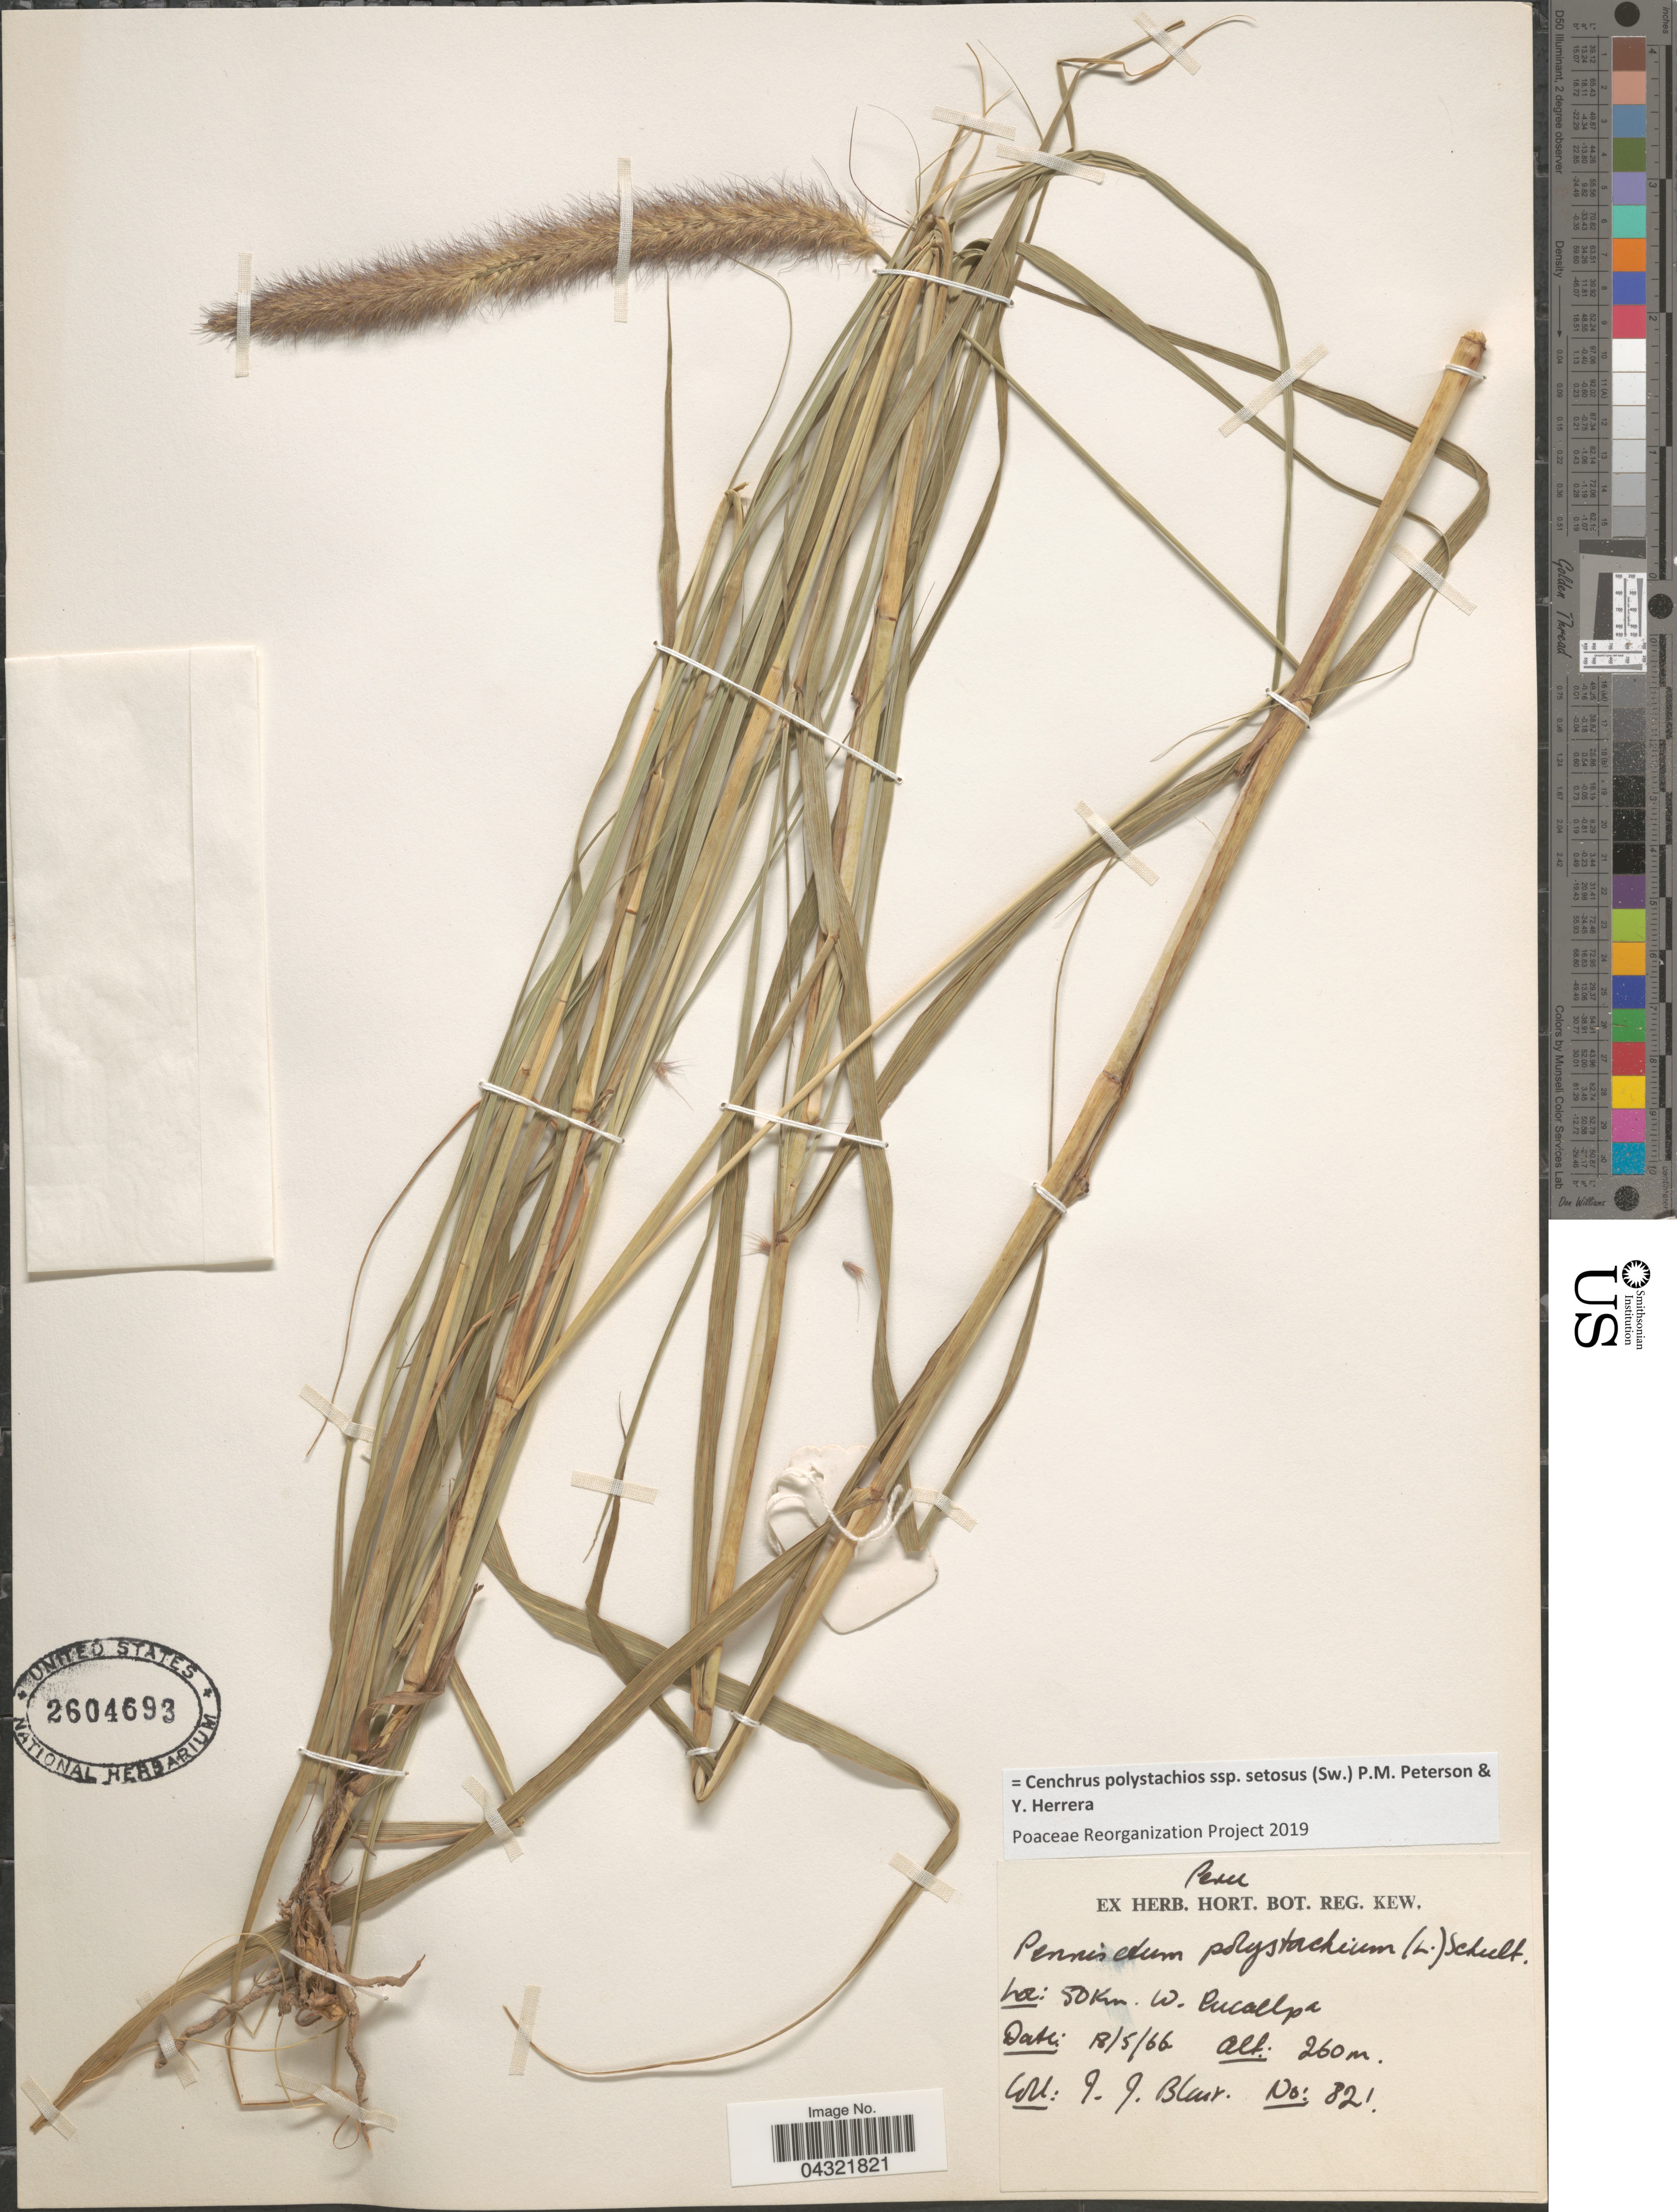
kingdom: Plantae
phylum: Tracheophyta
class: Liliopsida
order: Poales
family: Poaceae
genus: Cenchrus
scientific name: Cenchrus polystachios subsp. setosus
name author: (Sw.) P.M. Peterson & Y. Herrera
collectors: I. Blair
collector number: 821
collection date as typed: Transcribed d/m/y: 18/5/66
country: Peru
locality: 50 Km. W. Pucallpa.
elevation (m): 260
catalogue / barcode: US 2604693